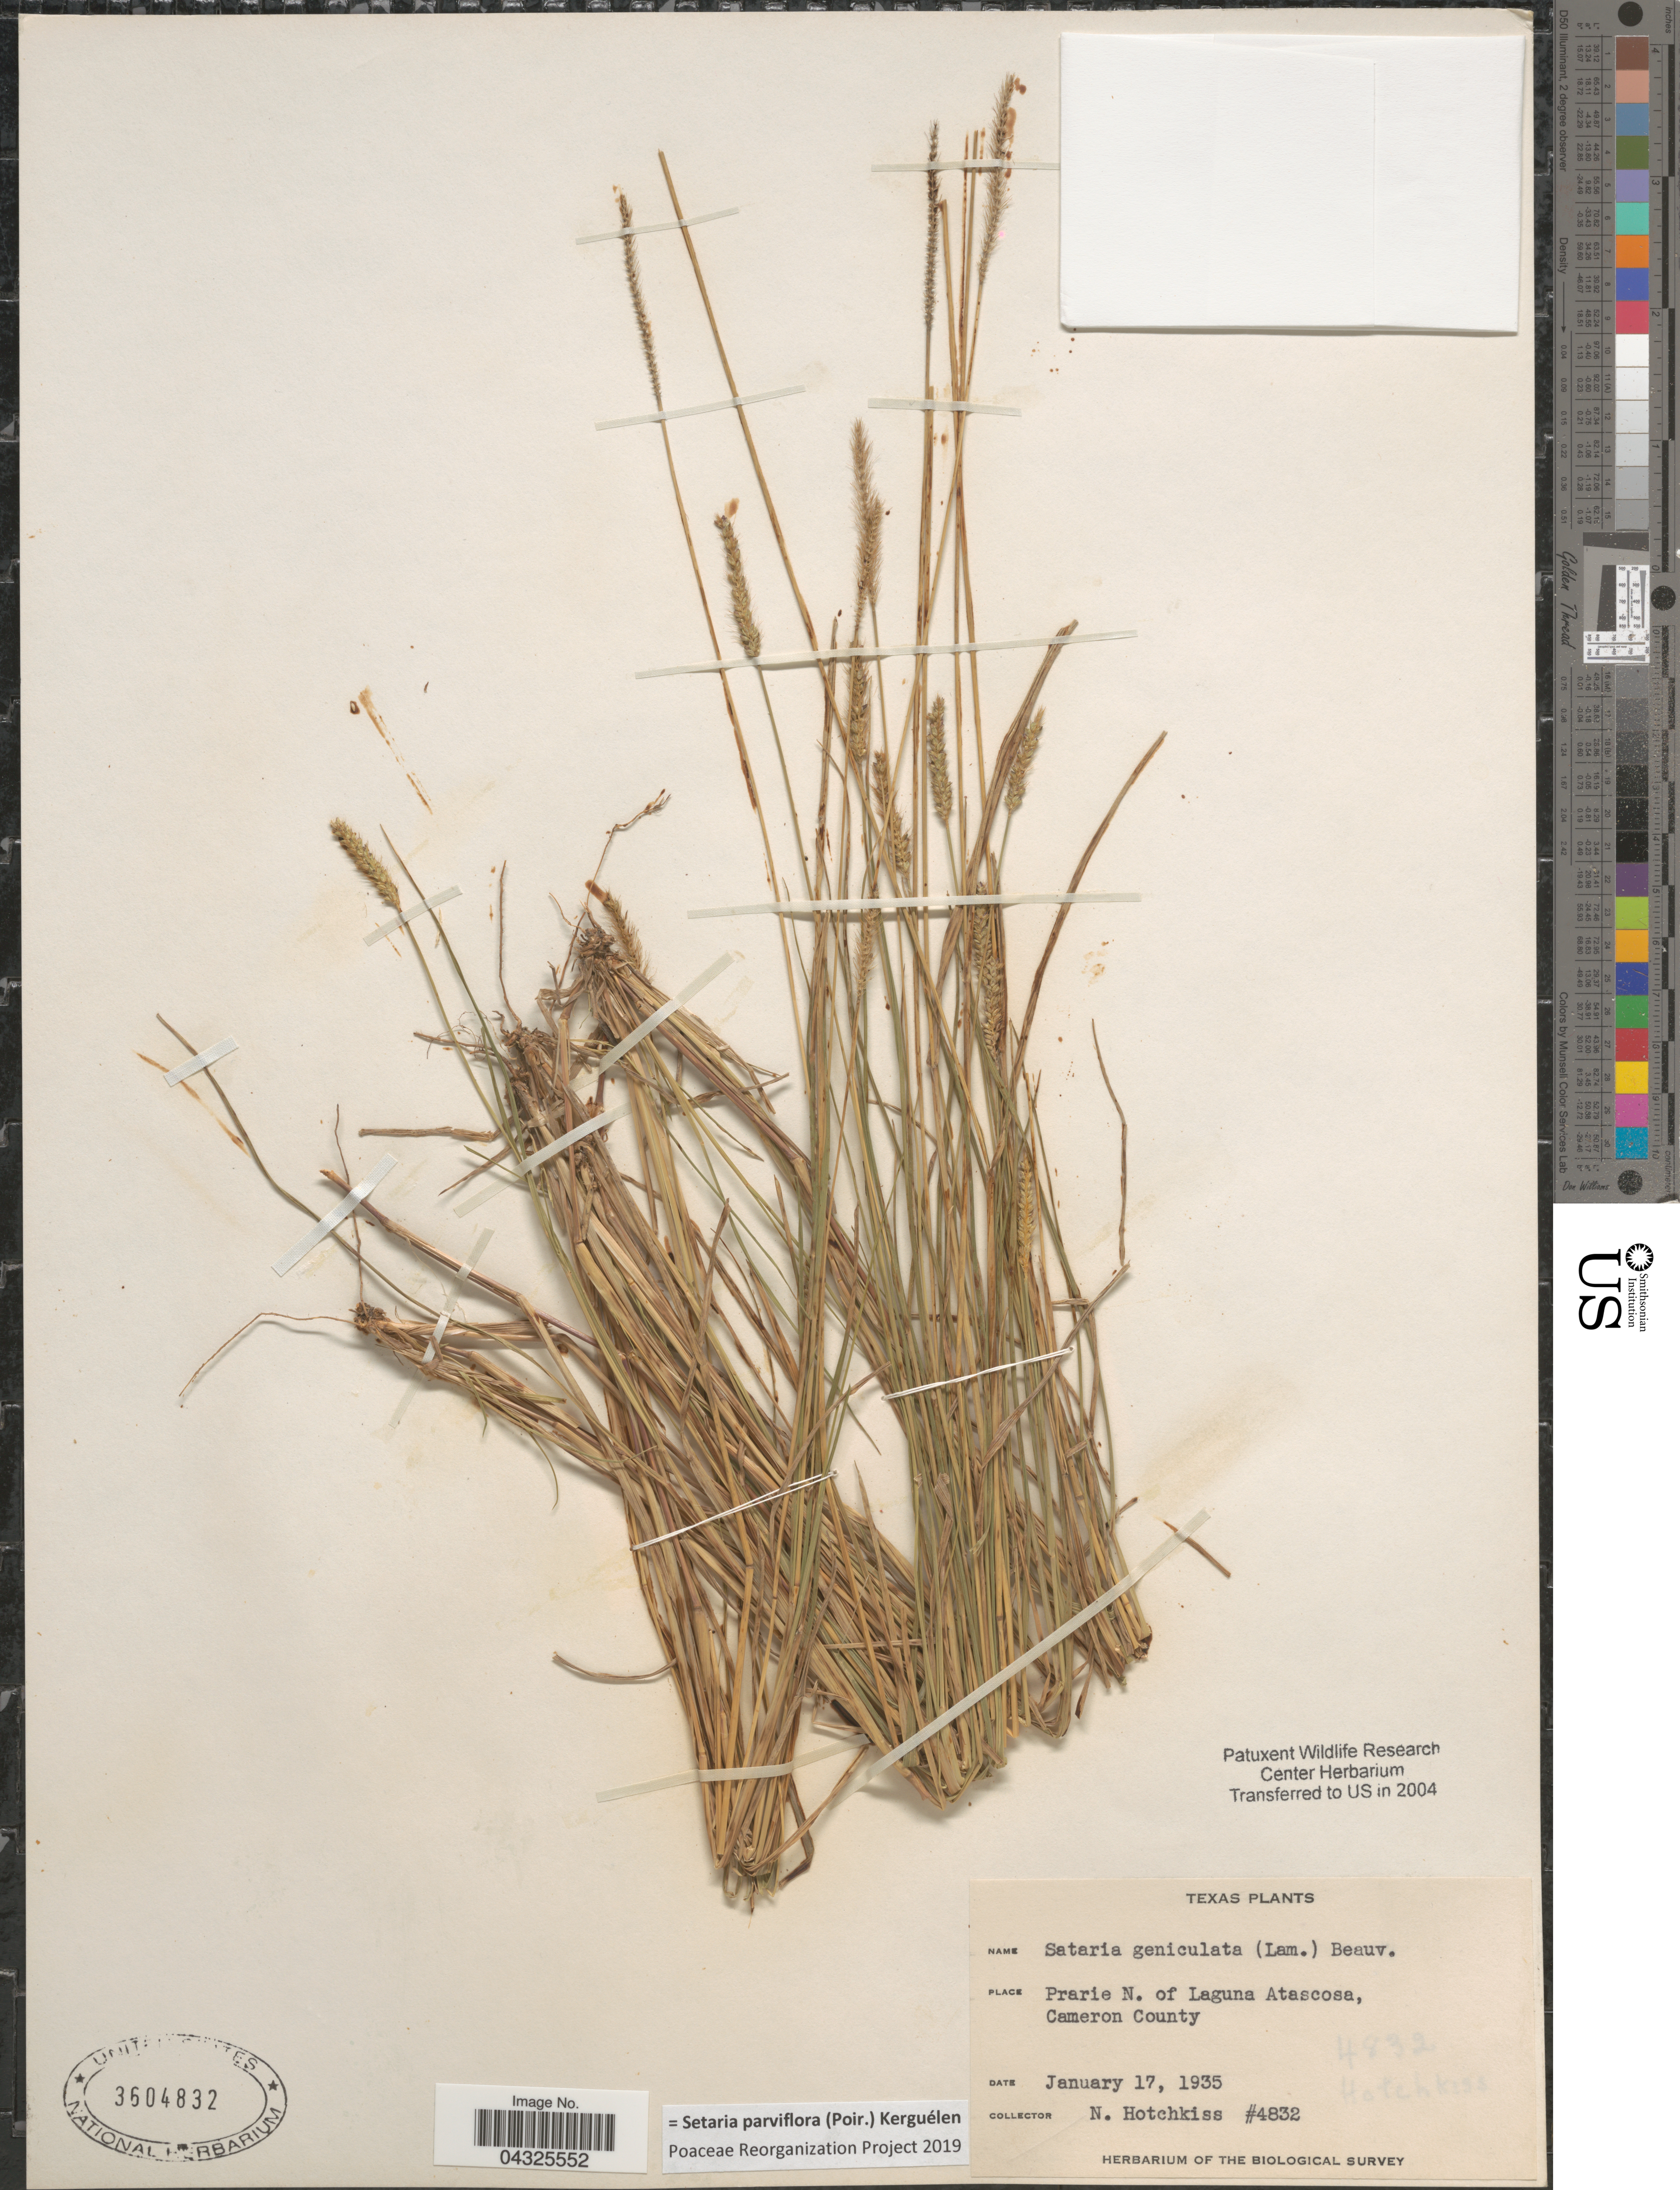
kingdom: Plantae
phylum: Tracheophyta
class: Liliopsida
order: Poales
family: Poaceae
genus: Setaria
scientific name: Setaria parviflora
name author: (Poir.) Kerguélen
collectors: N. Hotchkiss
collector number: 4832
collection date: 1935-01-17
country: United States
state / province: Texas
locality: Prairie N. of Laguna Atascosa, Cameron County. Biological Survey.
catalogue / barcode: US 3604832